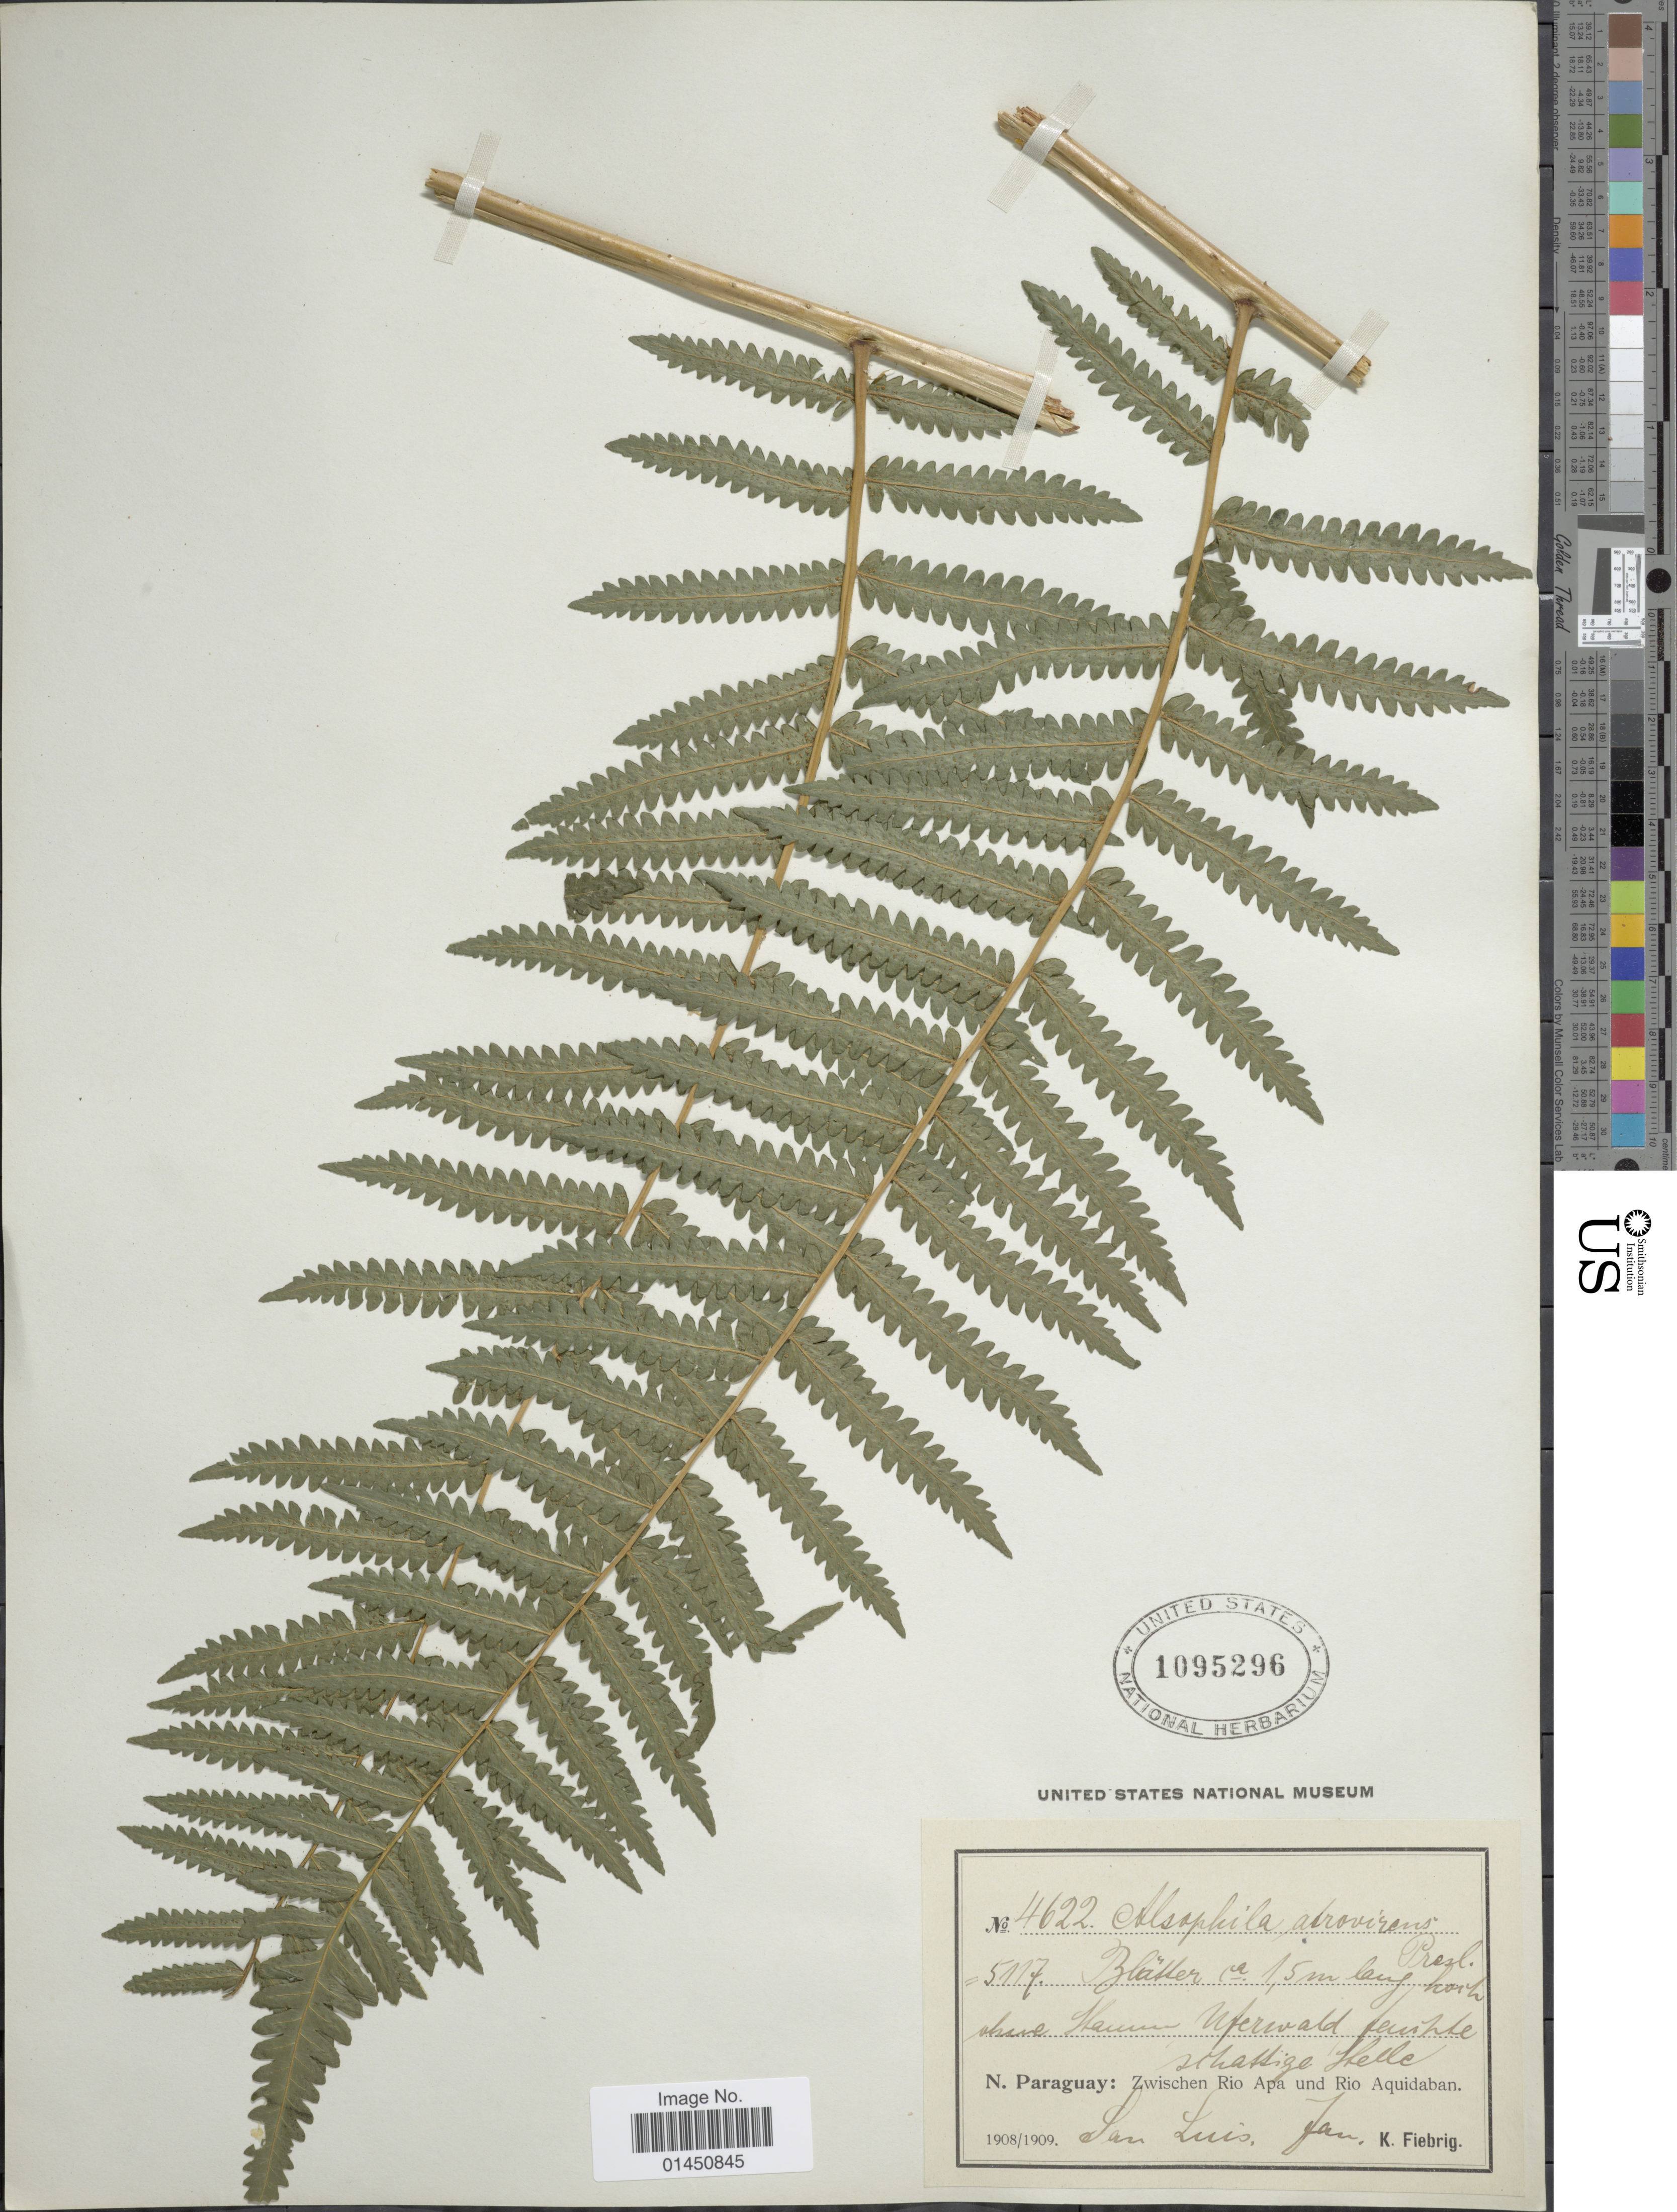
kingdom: Plantae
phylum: Tracheophyta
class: Polypodiopsida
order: Cyatheales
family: Cyatheaceae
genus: Cyathea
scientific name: Cyathea atrovirens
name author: (Lanapd. & Fisch.) Domin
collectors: K. Fiebrig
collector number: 4622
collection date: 1908/1909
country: Paraguay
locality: N. Paraguay: Zwischen Rio Apa und Rio Aquidaban, San Luis Jan [unsure placement]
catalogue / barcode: US 1095296